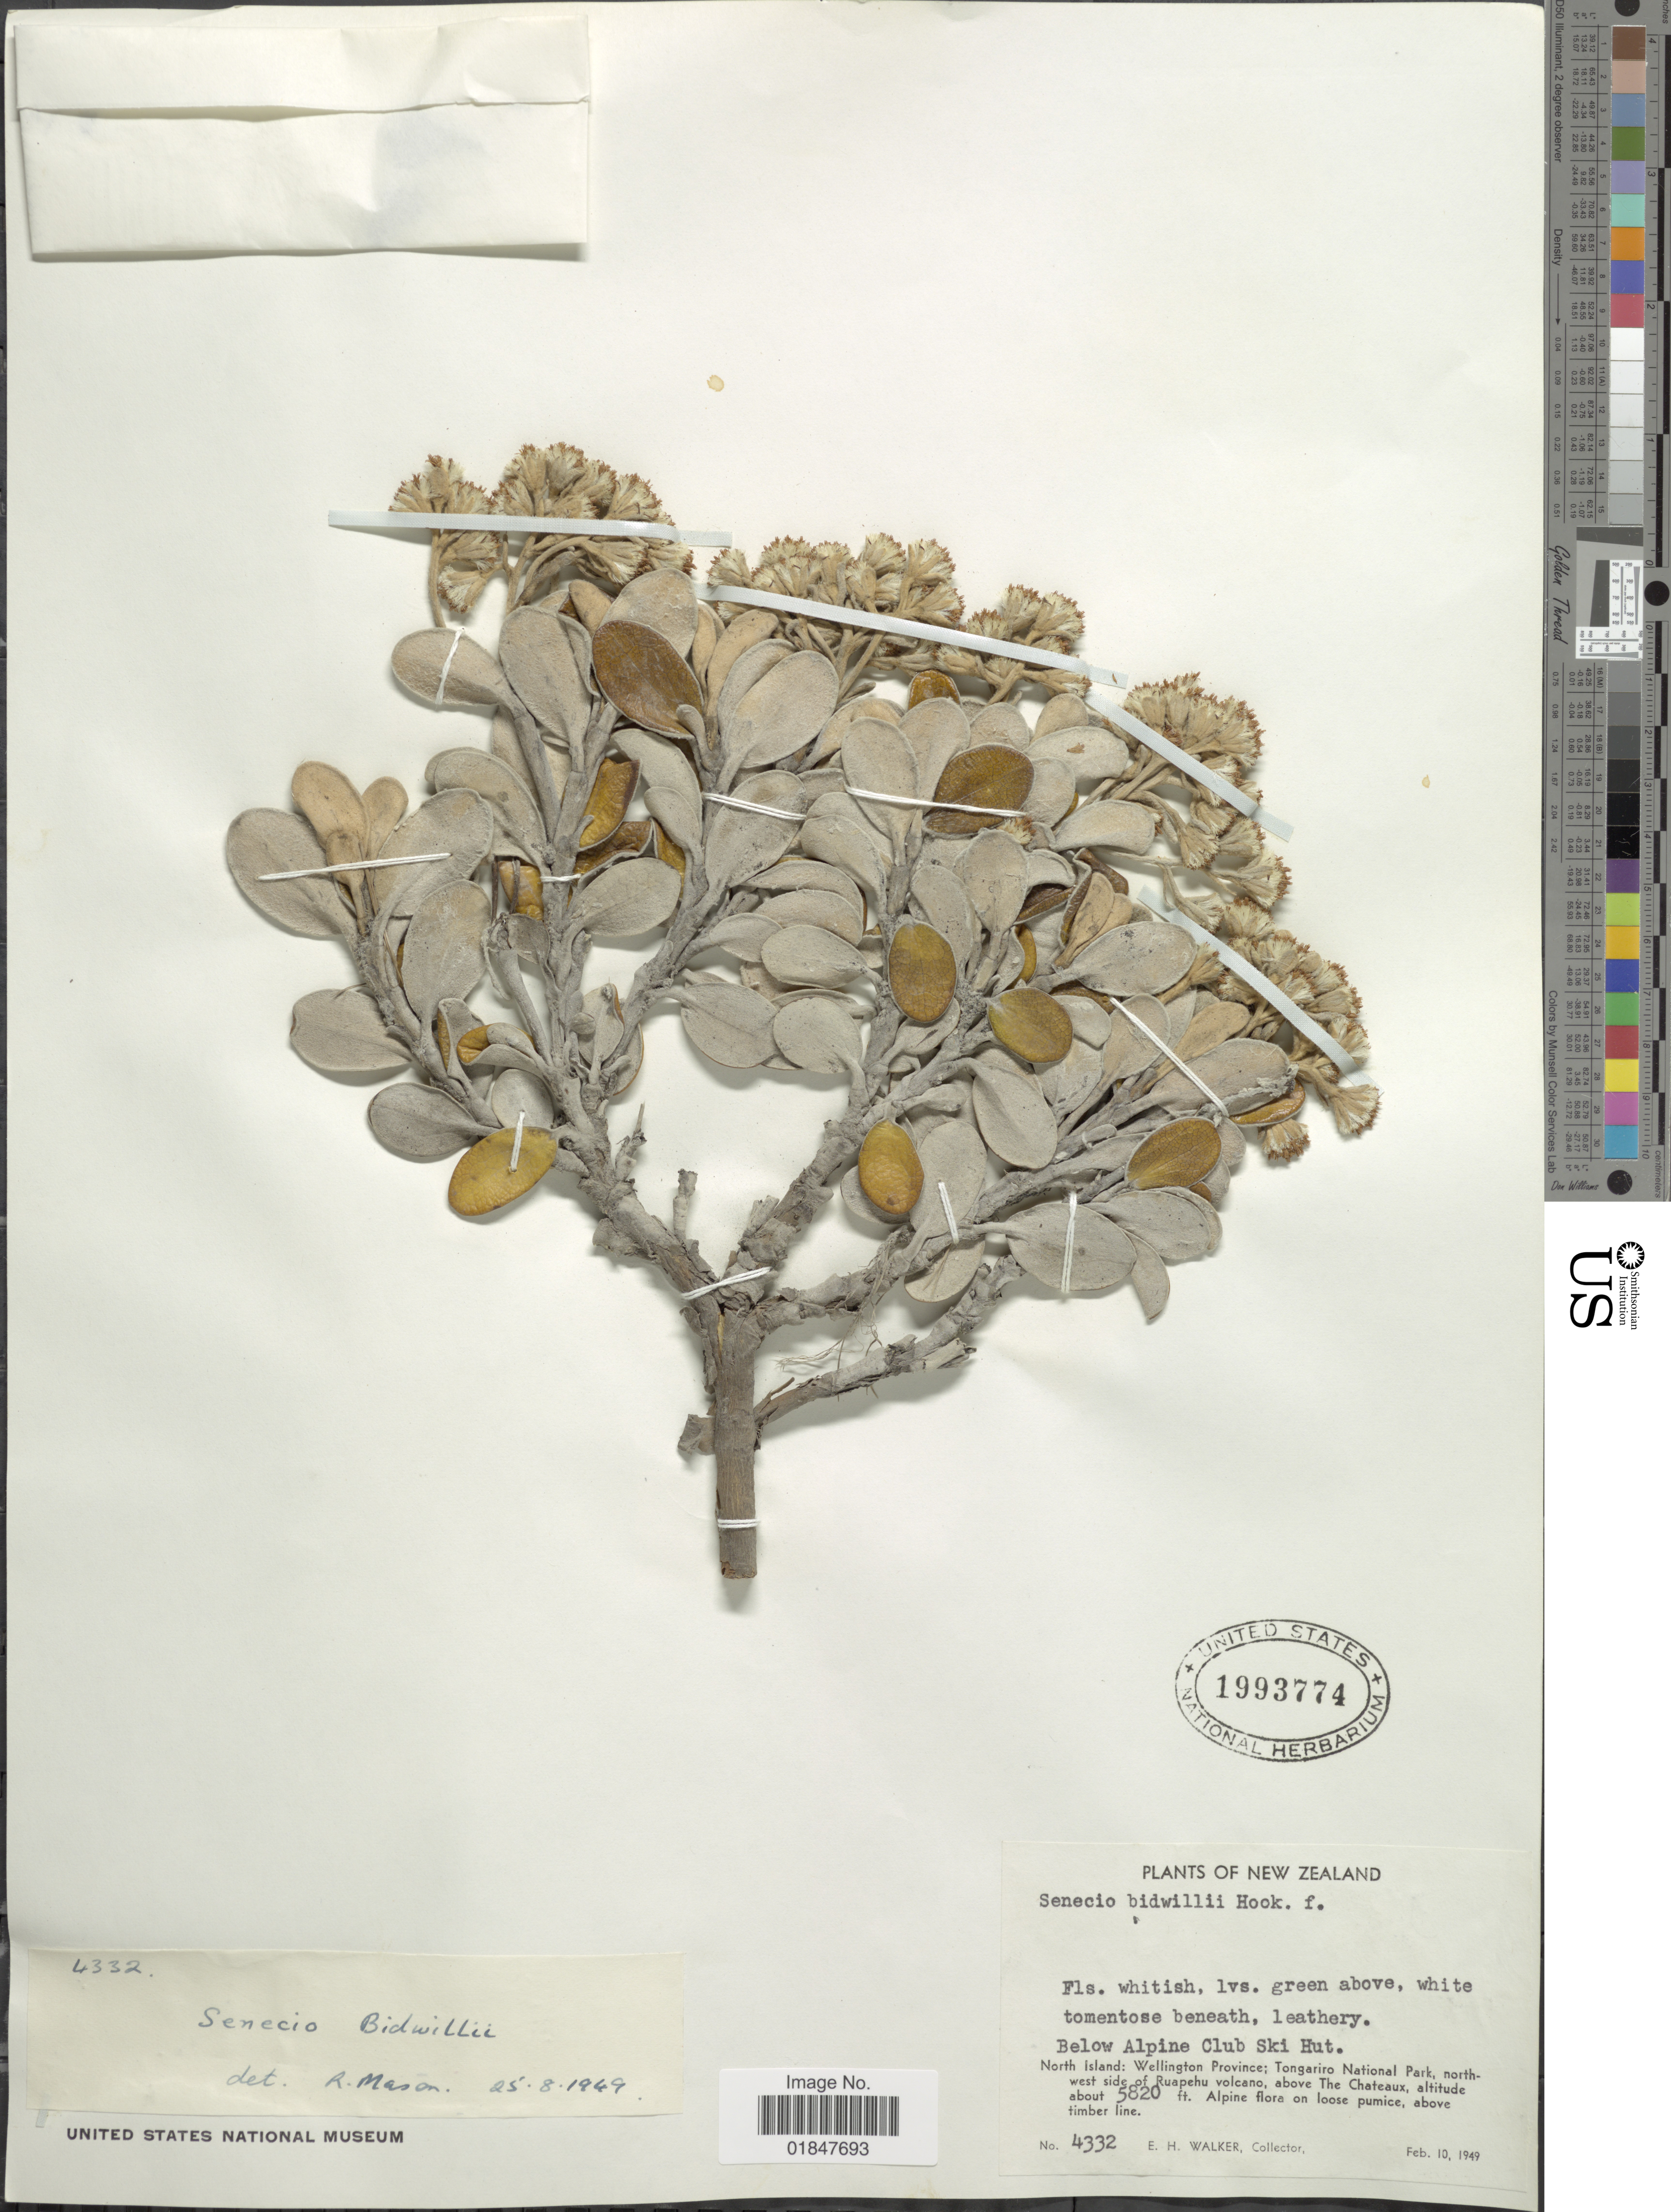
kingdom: Plantae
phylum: Tracheophyta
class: Magnoliopsida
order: Asterales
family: Asteraceae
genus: Brachyglottis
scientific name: Brachyglottis bidwillii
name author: (Hook. f.) B. Nord.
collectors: E. H. Walker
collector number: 4332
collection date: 1949-02-10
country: New Zealand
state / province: Wellington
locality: Below Alpine Club Ski Hut. North Island: Tongariro National Park, northwest side of Ruapehu volcano, above the Chateaux.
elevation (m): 1774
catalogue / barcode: US 1993774